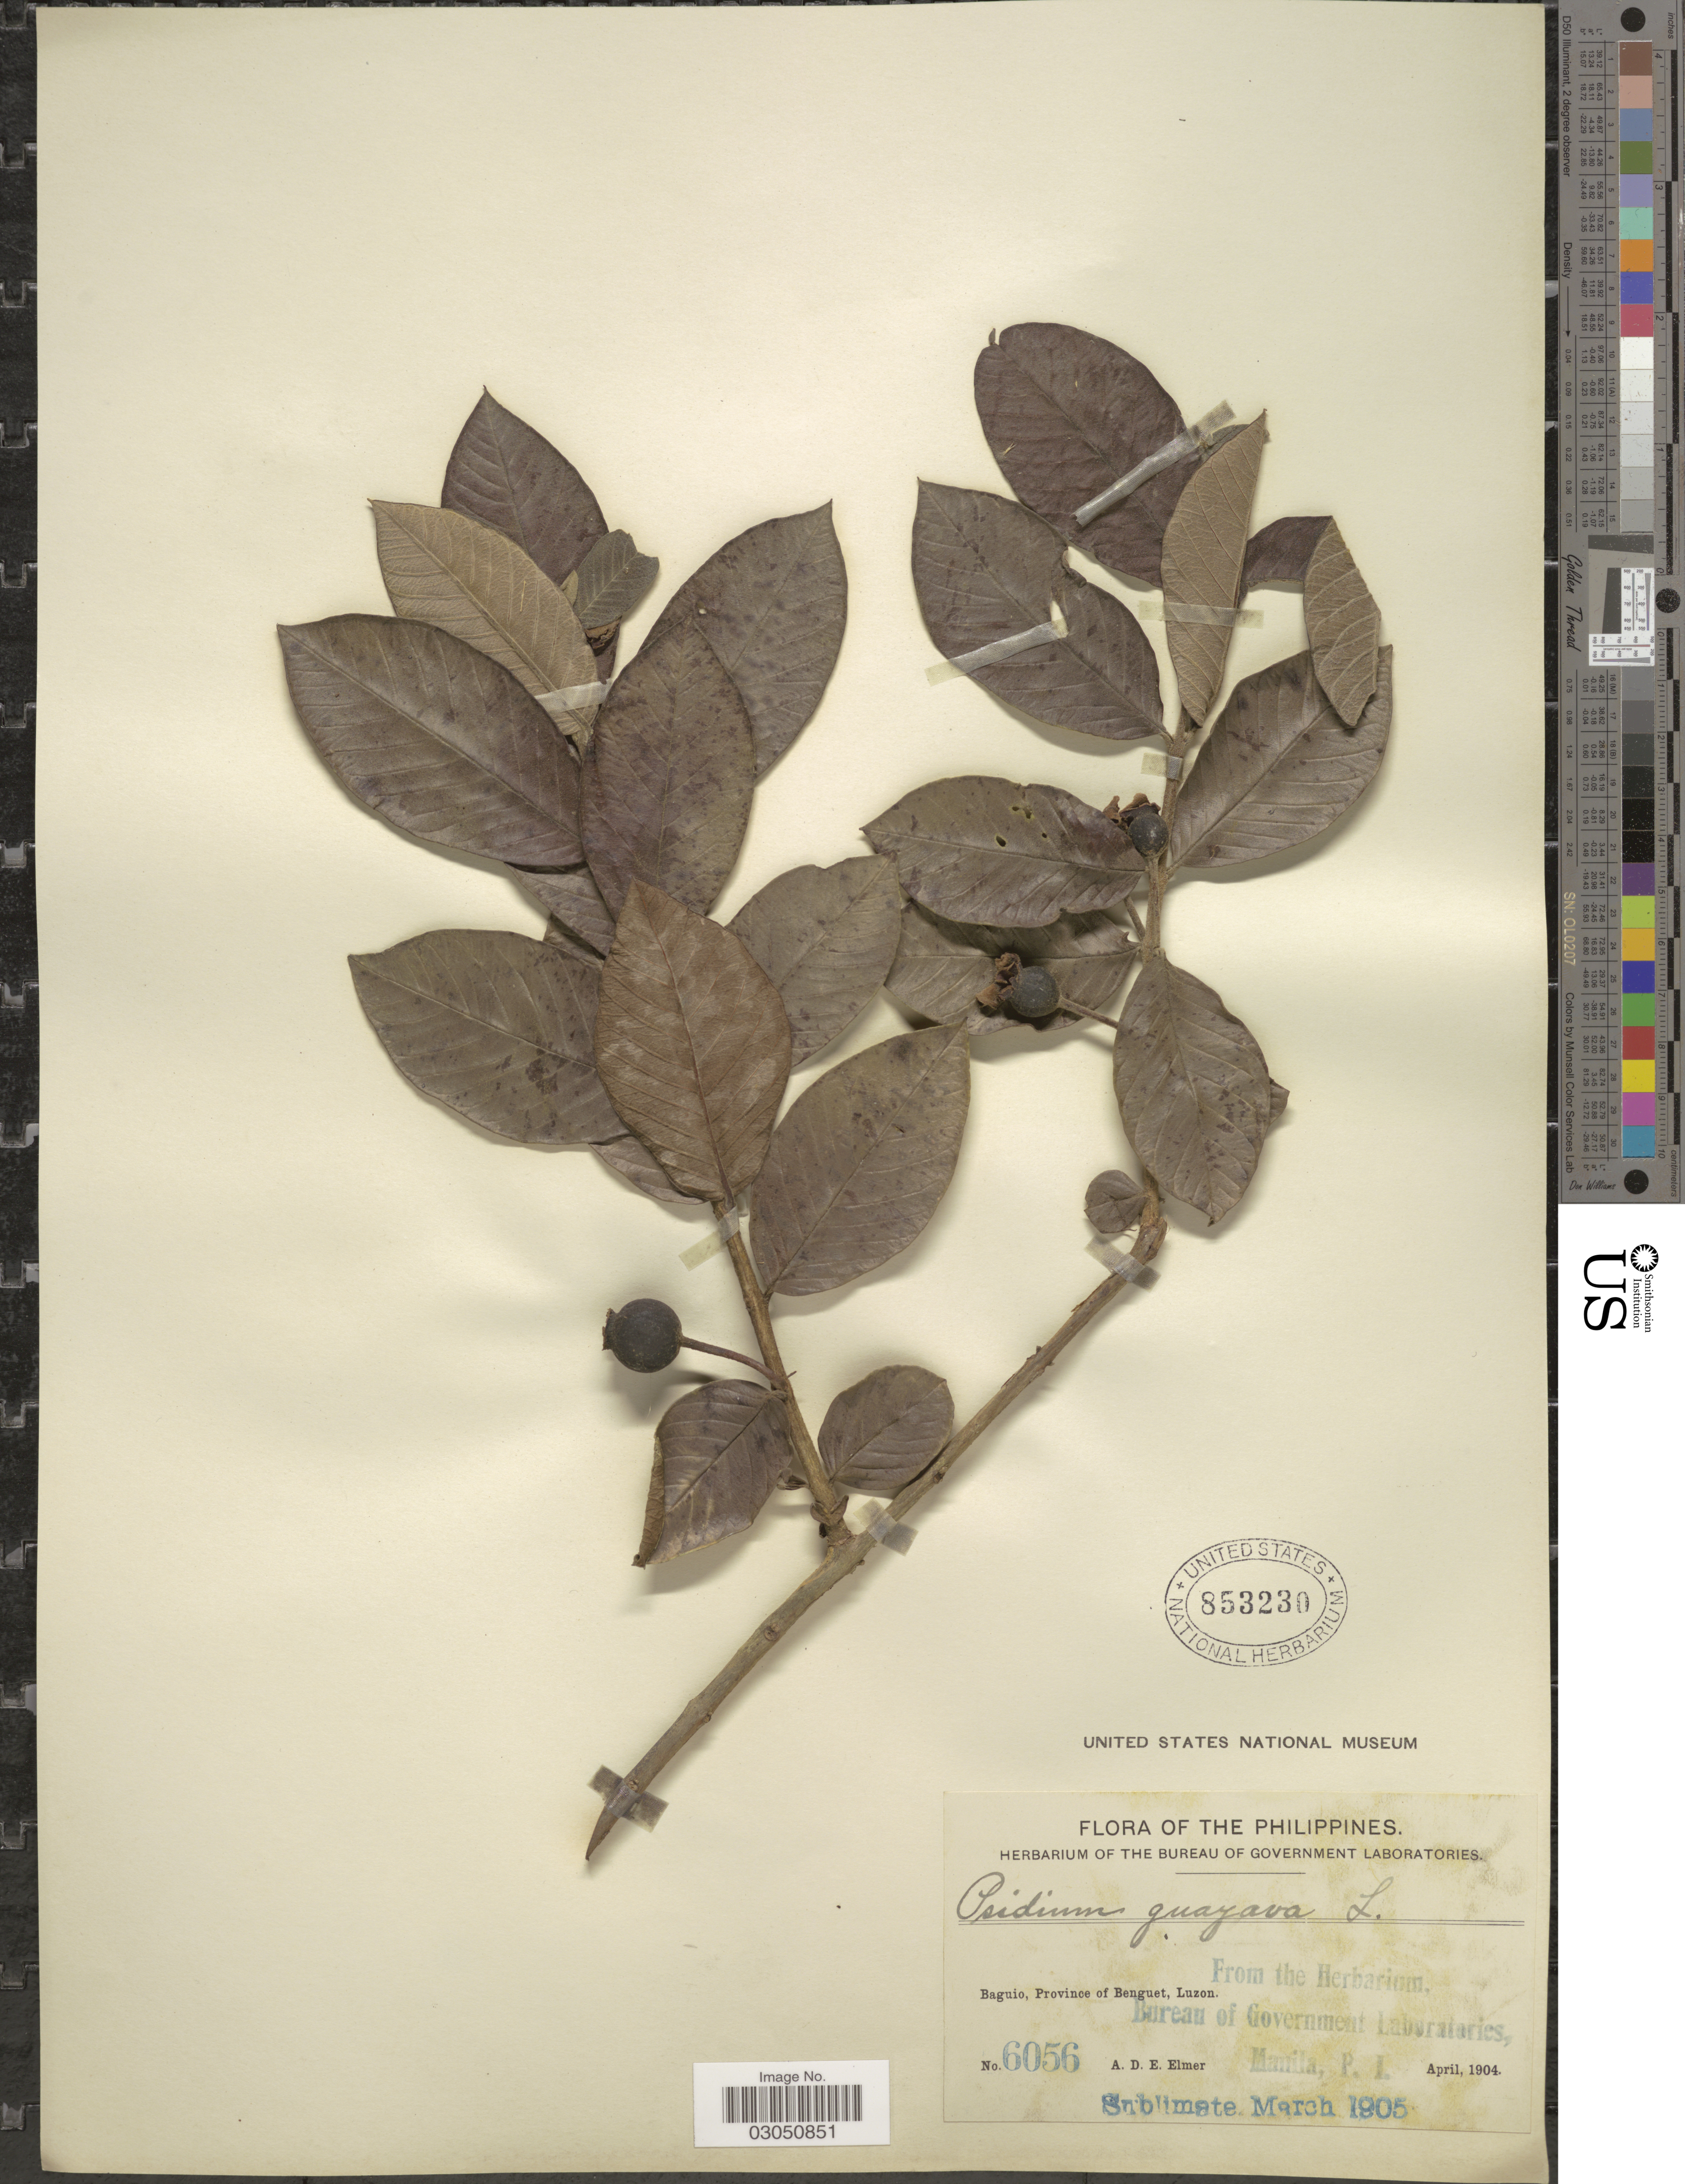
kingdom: Plantae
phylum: Tracheophyta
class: Magnoliopsida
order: Myrtales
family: Myrtaceae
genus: Psidium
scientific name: Psidium guajava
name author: L.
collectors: A. D. E. Elmer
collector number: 6056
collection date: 1904-04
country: Philippines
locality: Baguio, Province of Benguet, Luzon.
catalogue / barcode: US 853230